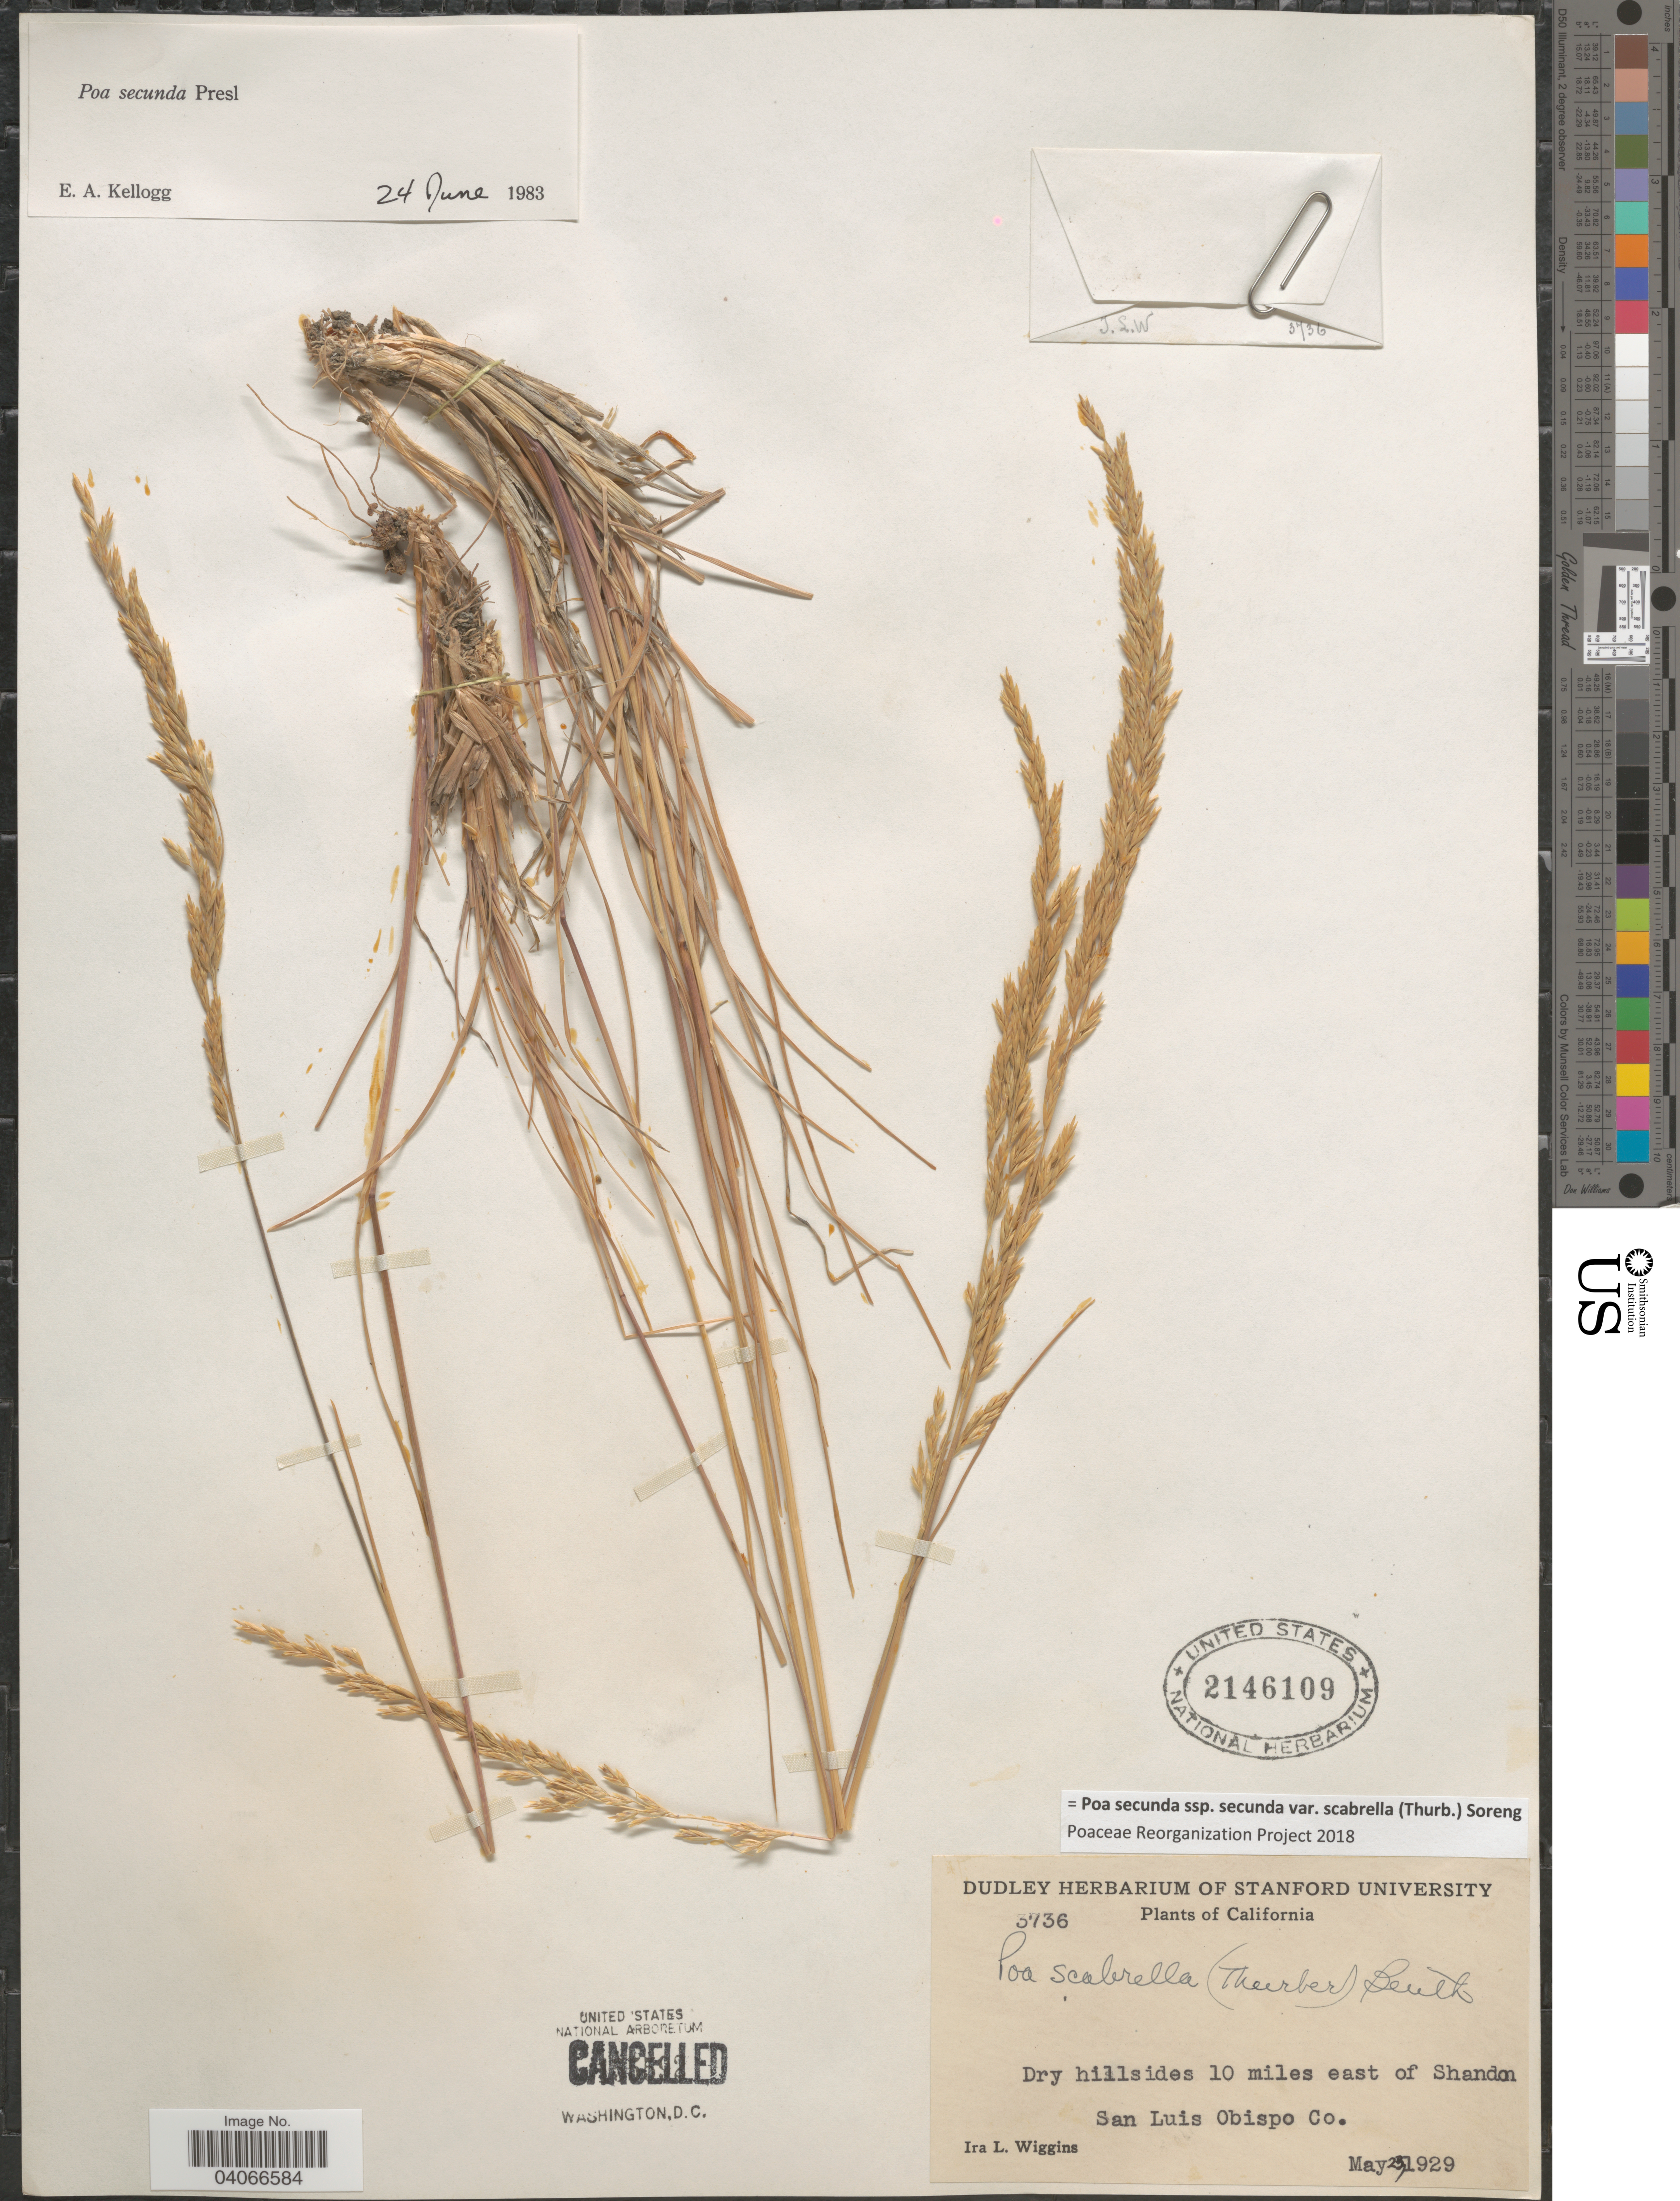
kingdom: Plantae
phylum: Tracheophyta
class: Liliopsida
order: Poales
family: Poaceae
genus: Poa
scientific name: Poa secunda subsp. secunda var. scabrella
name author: (Thurb.) Soreng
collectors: I. L. Wiggins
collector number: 3736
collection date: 1929-05-23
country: United States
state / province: California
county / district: San Luis Obispo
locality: Dry hillsides 10 miles east of Shandon San Luis Obispo Co.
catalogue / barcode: US 2146109